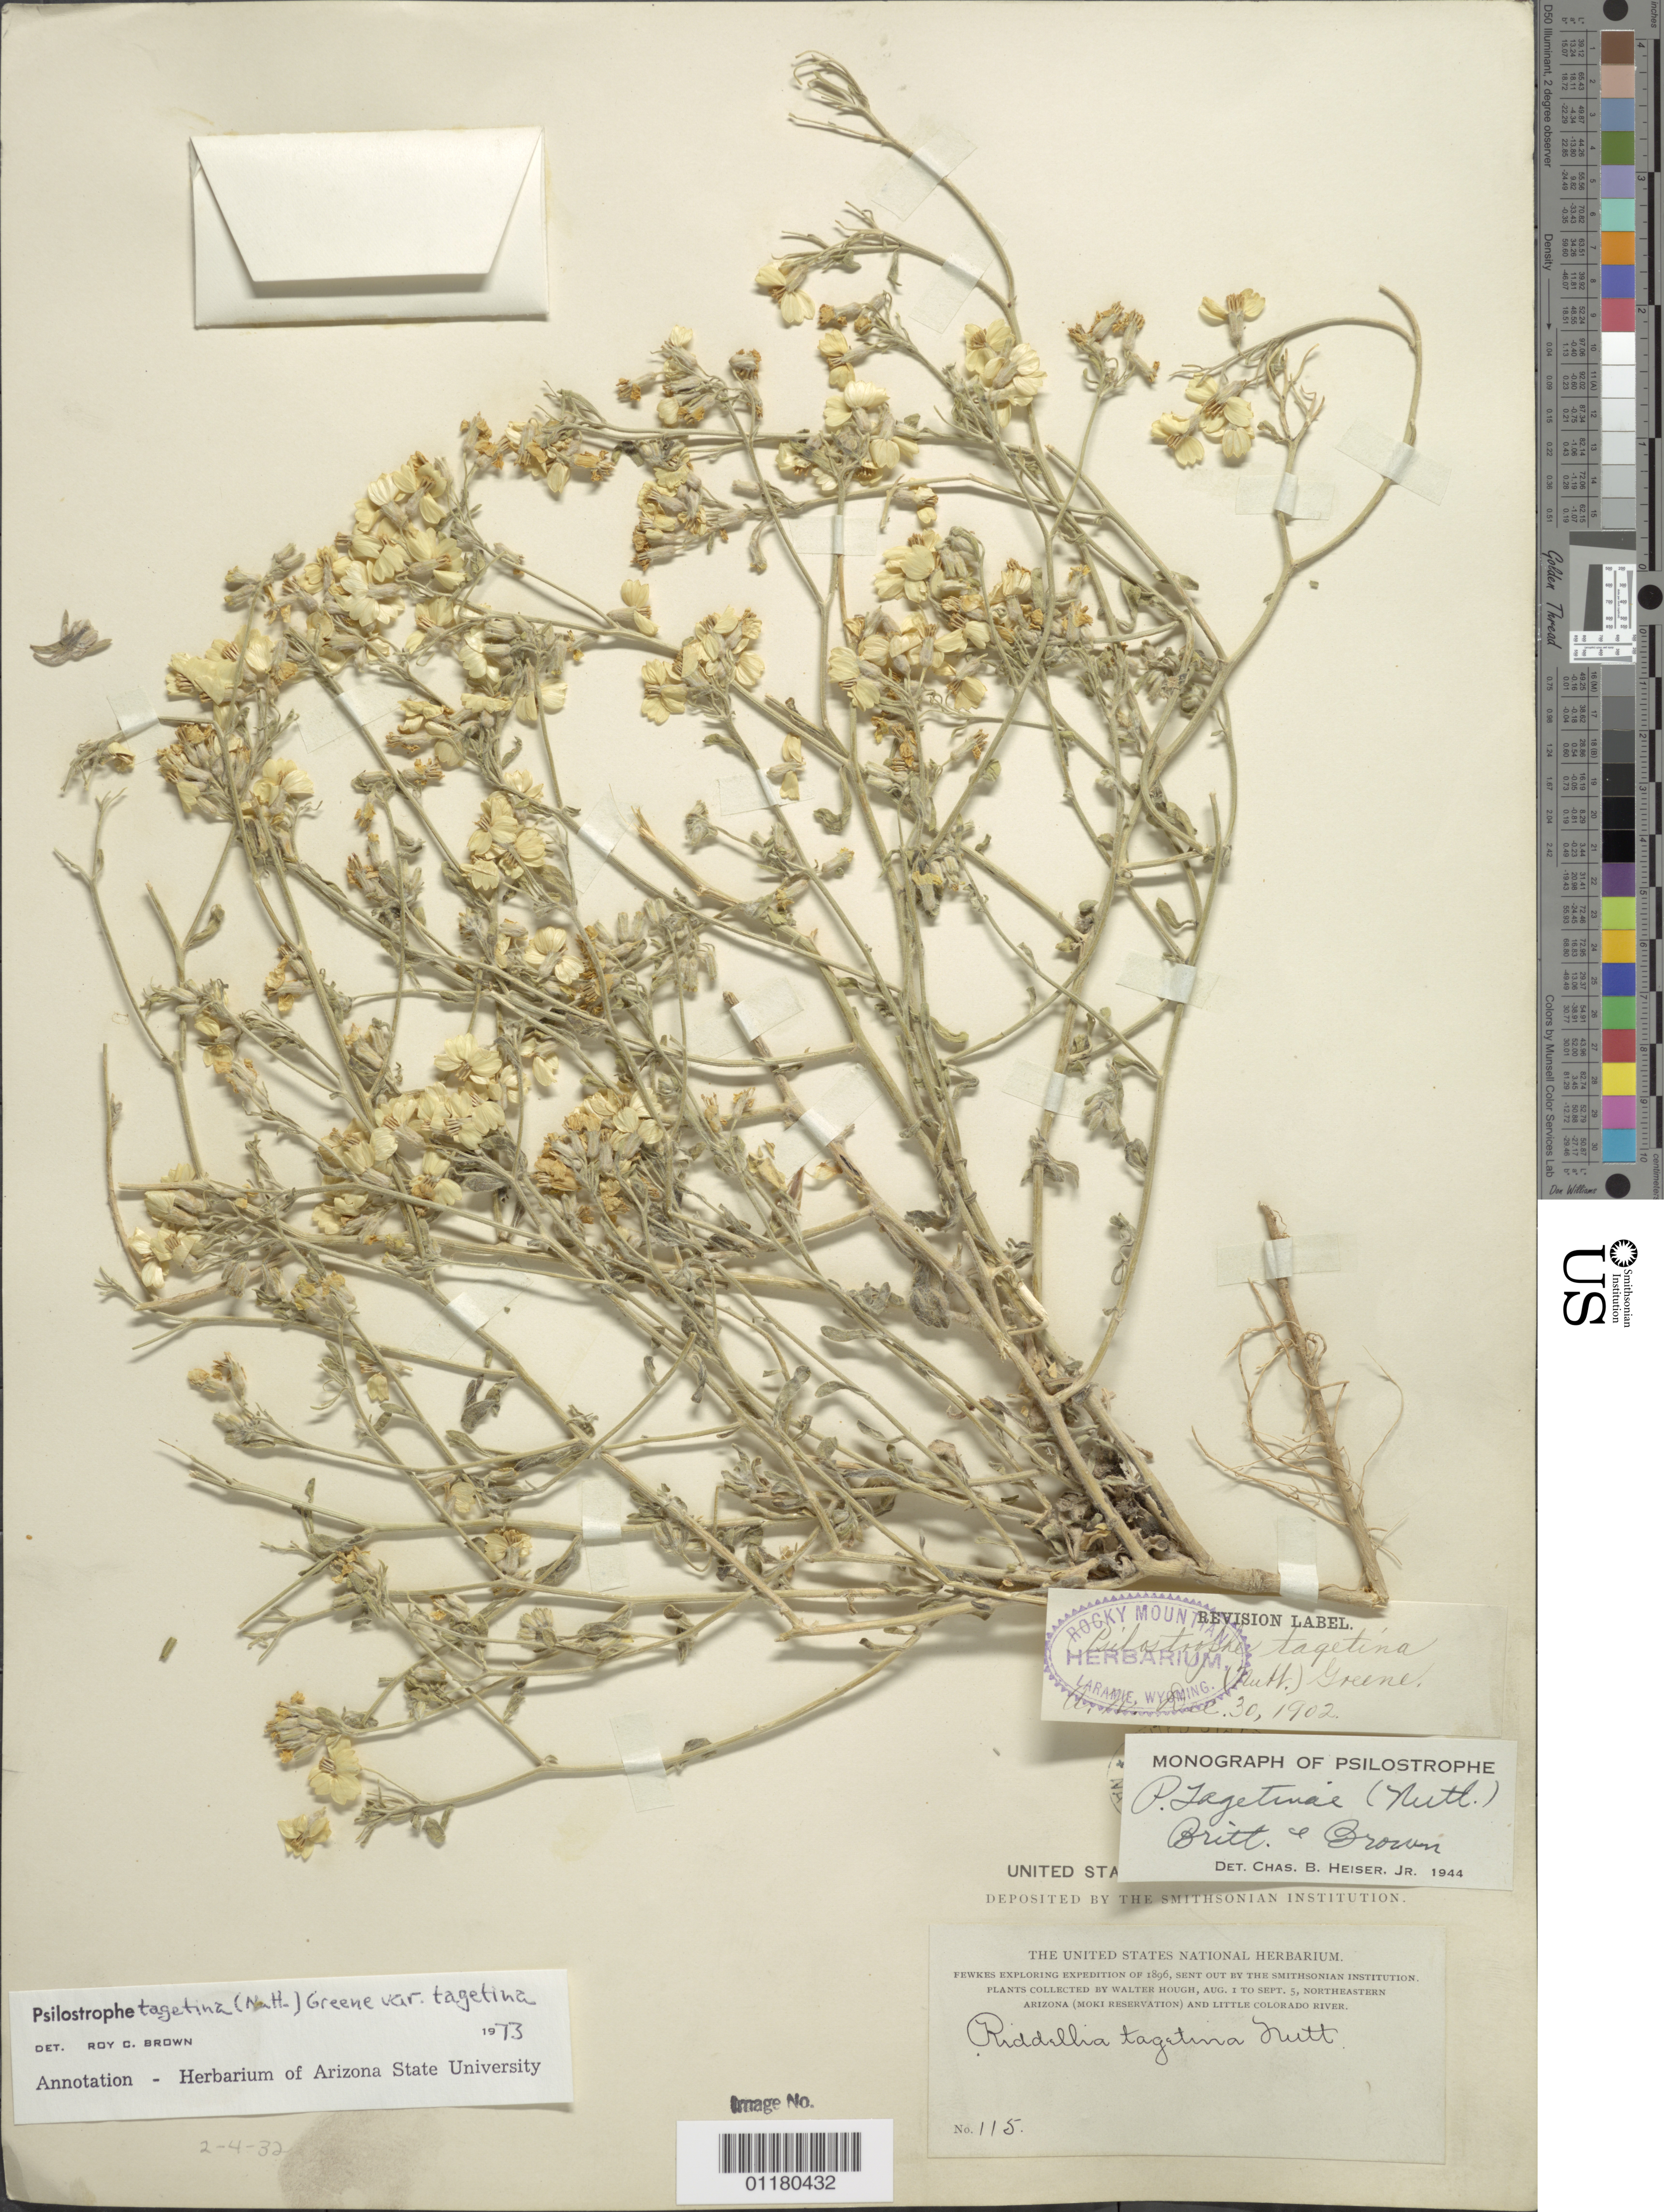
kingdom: Plantae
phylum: Tracheophyta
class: Magnoliopsida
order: Asterales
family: Asteraceae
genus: Psilostrophe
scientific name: Psilostrophe tagetina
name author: (Nutt.) Greene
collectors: W. Hough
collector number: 115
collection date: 1896-08-01/1896-09-05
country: United States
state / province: Arizona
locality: Moki Reservation and Little Colorado River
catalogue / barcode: US 274069